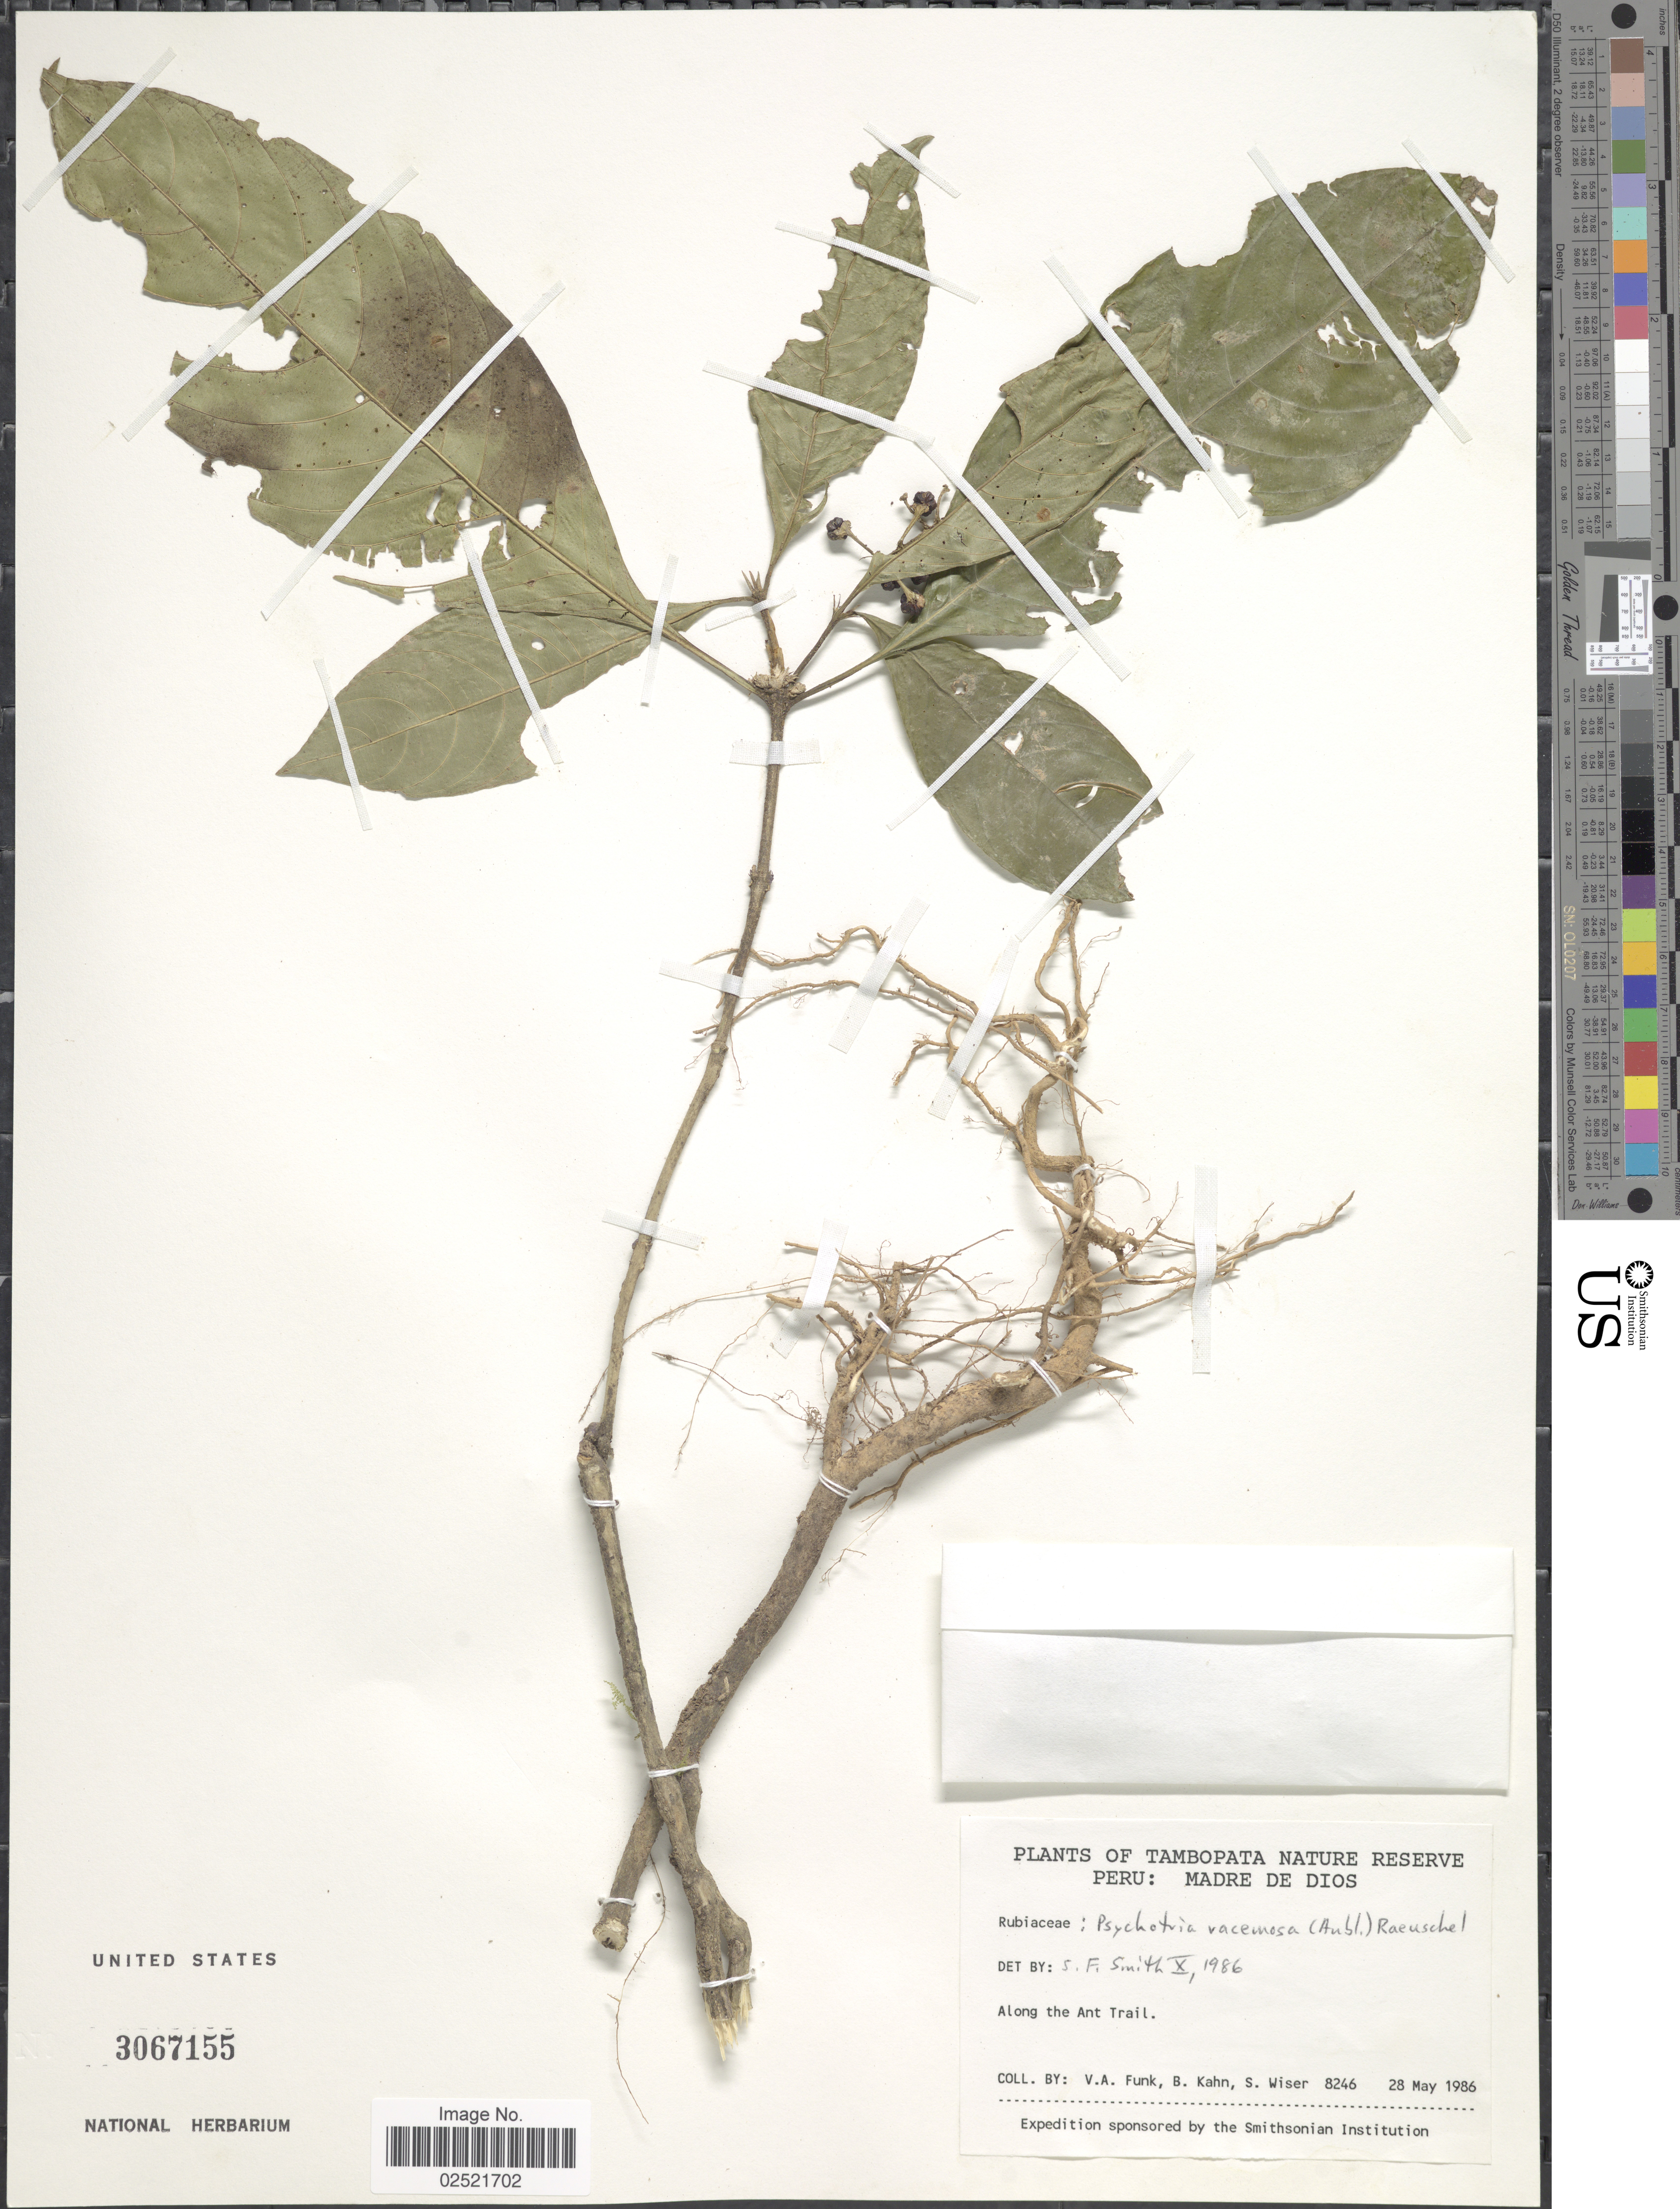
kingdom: Plantae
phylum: Tracheophyta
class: Magnoliopsida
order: Gentianales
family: Rubiaceae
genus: Psychotria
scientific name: Psychotria racemosa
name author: (Aubl.) Raeuschel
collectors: V. Funk, B. Kahn & S. Wiser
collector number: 8246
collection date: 1986-05-28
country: Peru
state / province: Madre de Dios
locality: Tambopata Nature Reserve, along the Ant Trail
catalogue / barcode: US 3067155